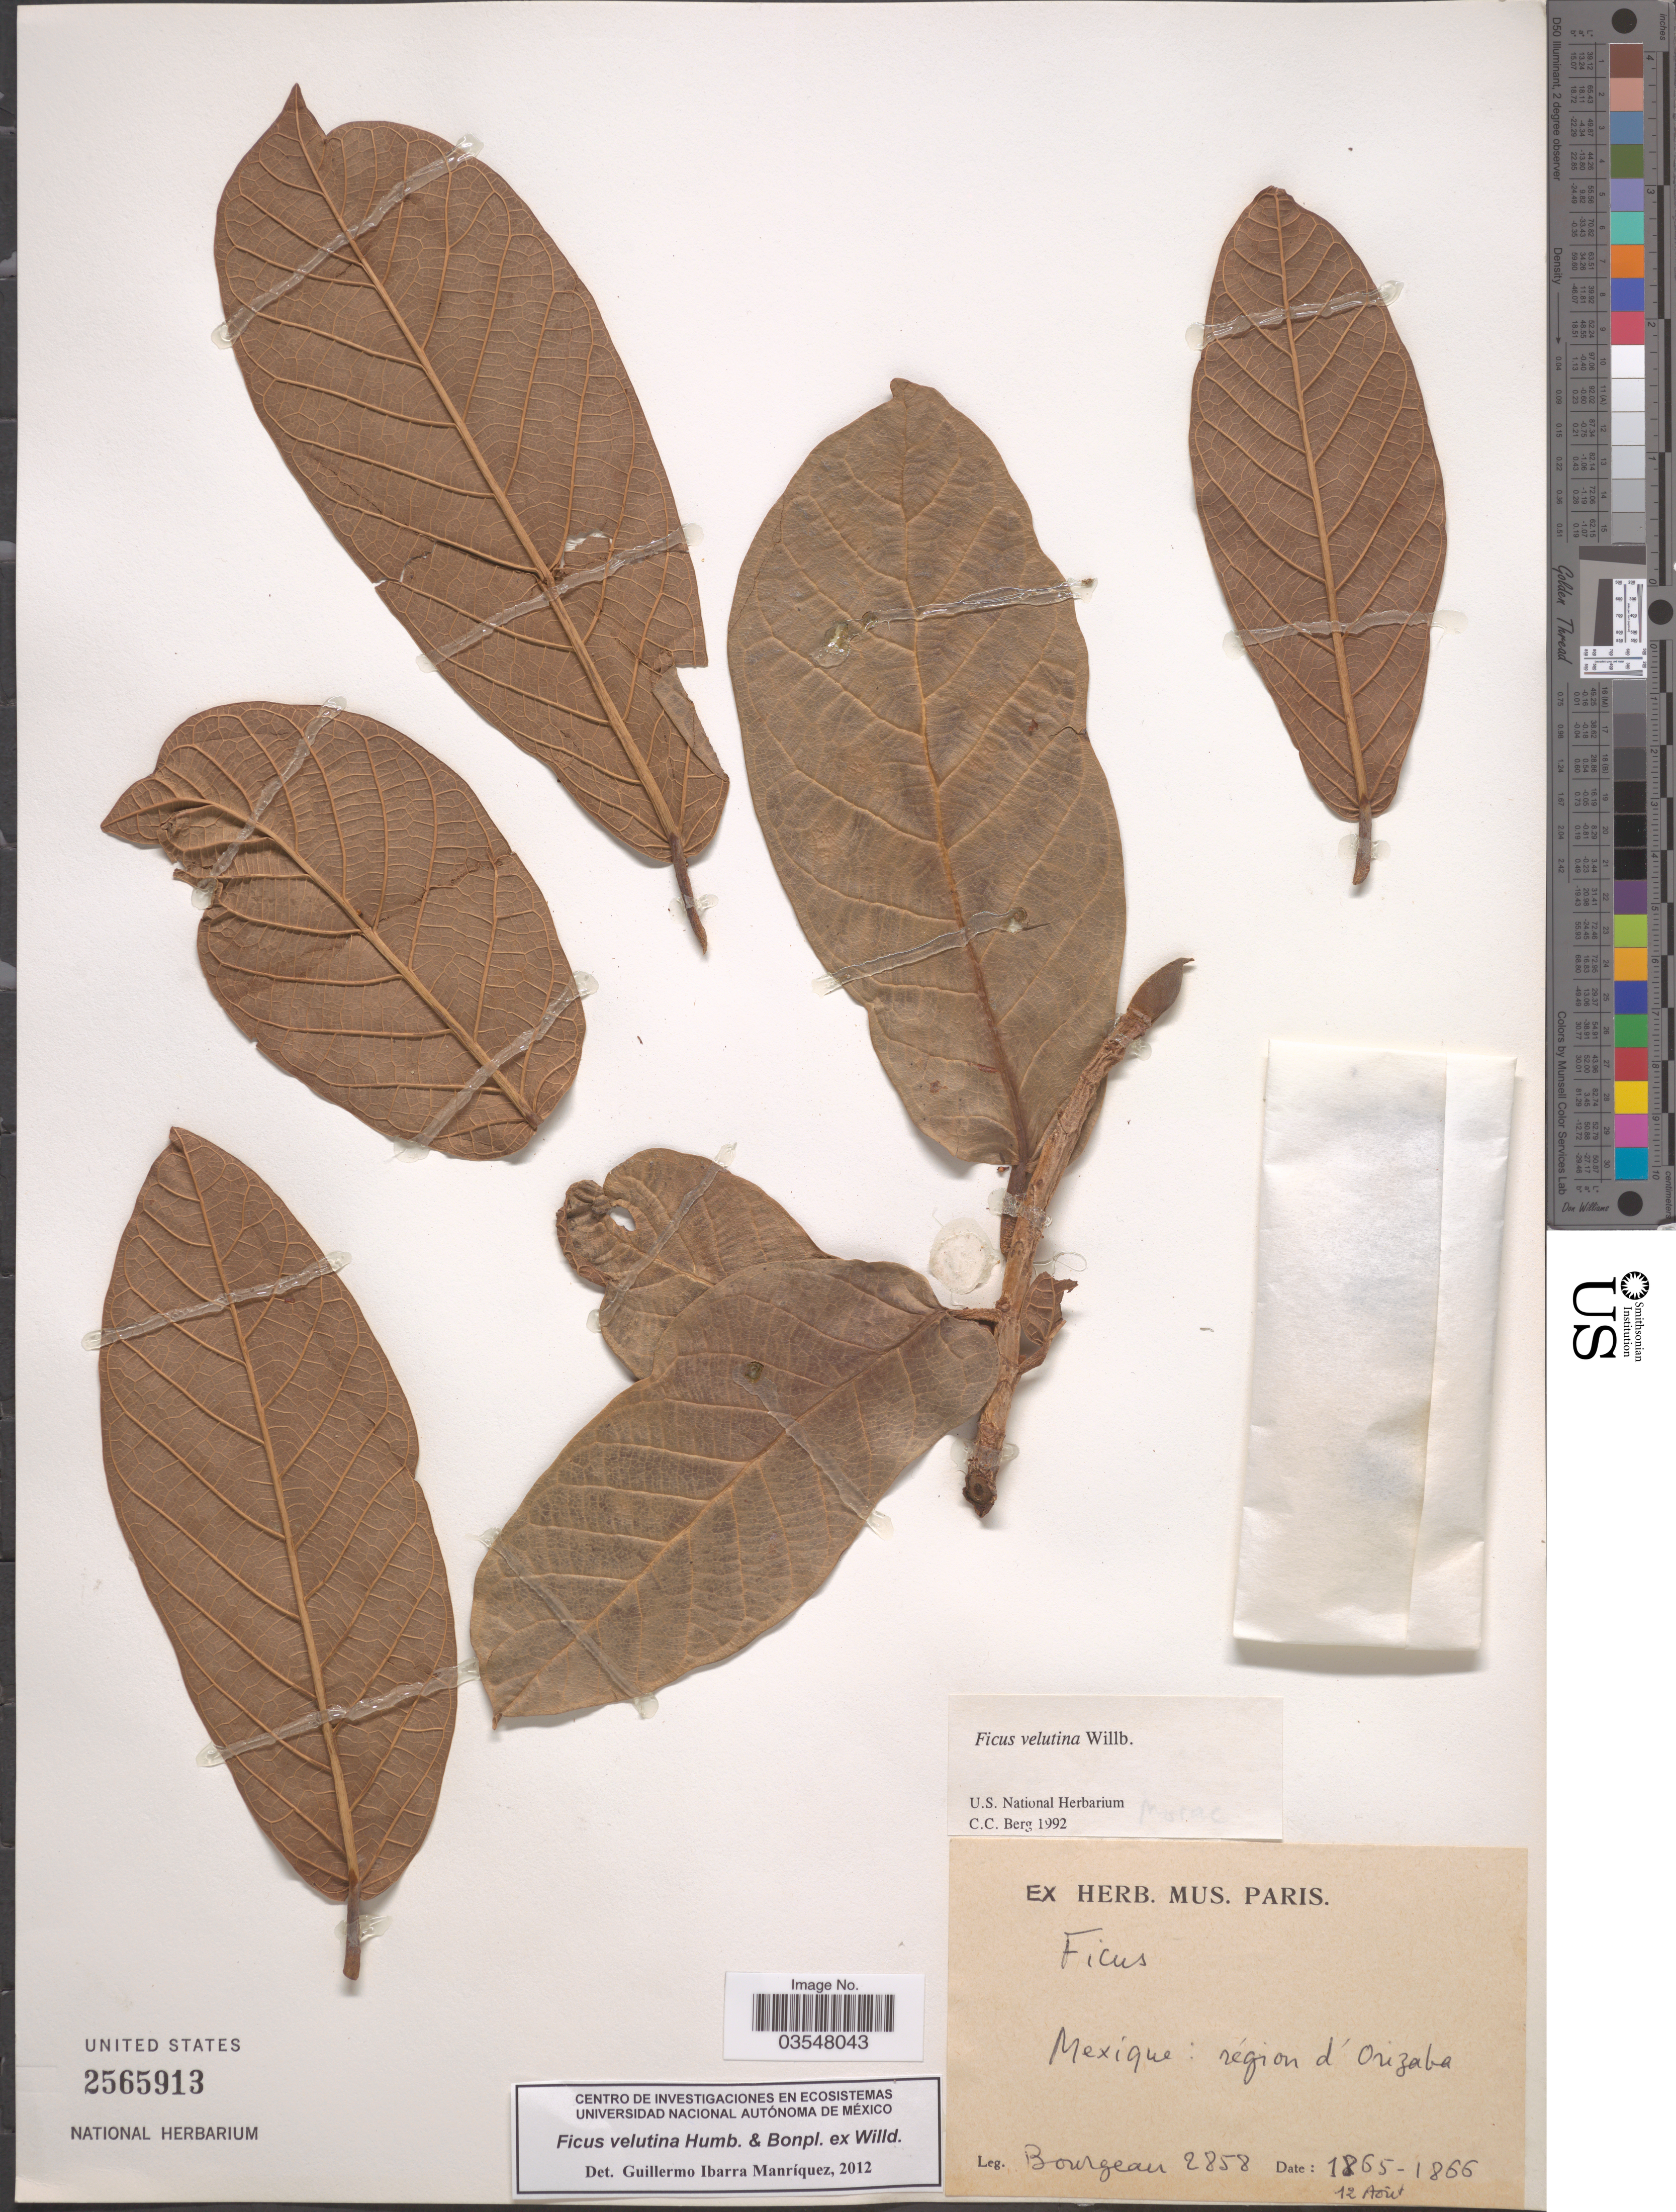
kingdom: Plantae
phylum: Tracheophyta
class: Magnoliopsida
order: Rosales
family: Moraceae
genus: Ficus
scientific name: Ficus velutina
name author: Humb. & Bonpl. ex Willd.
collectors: -. Bourgeau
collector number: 2858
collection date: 1865-08-12/1866-08-12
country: Mexico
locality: Région d'Orizaba.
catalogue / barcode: US 2565913